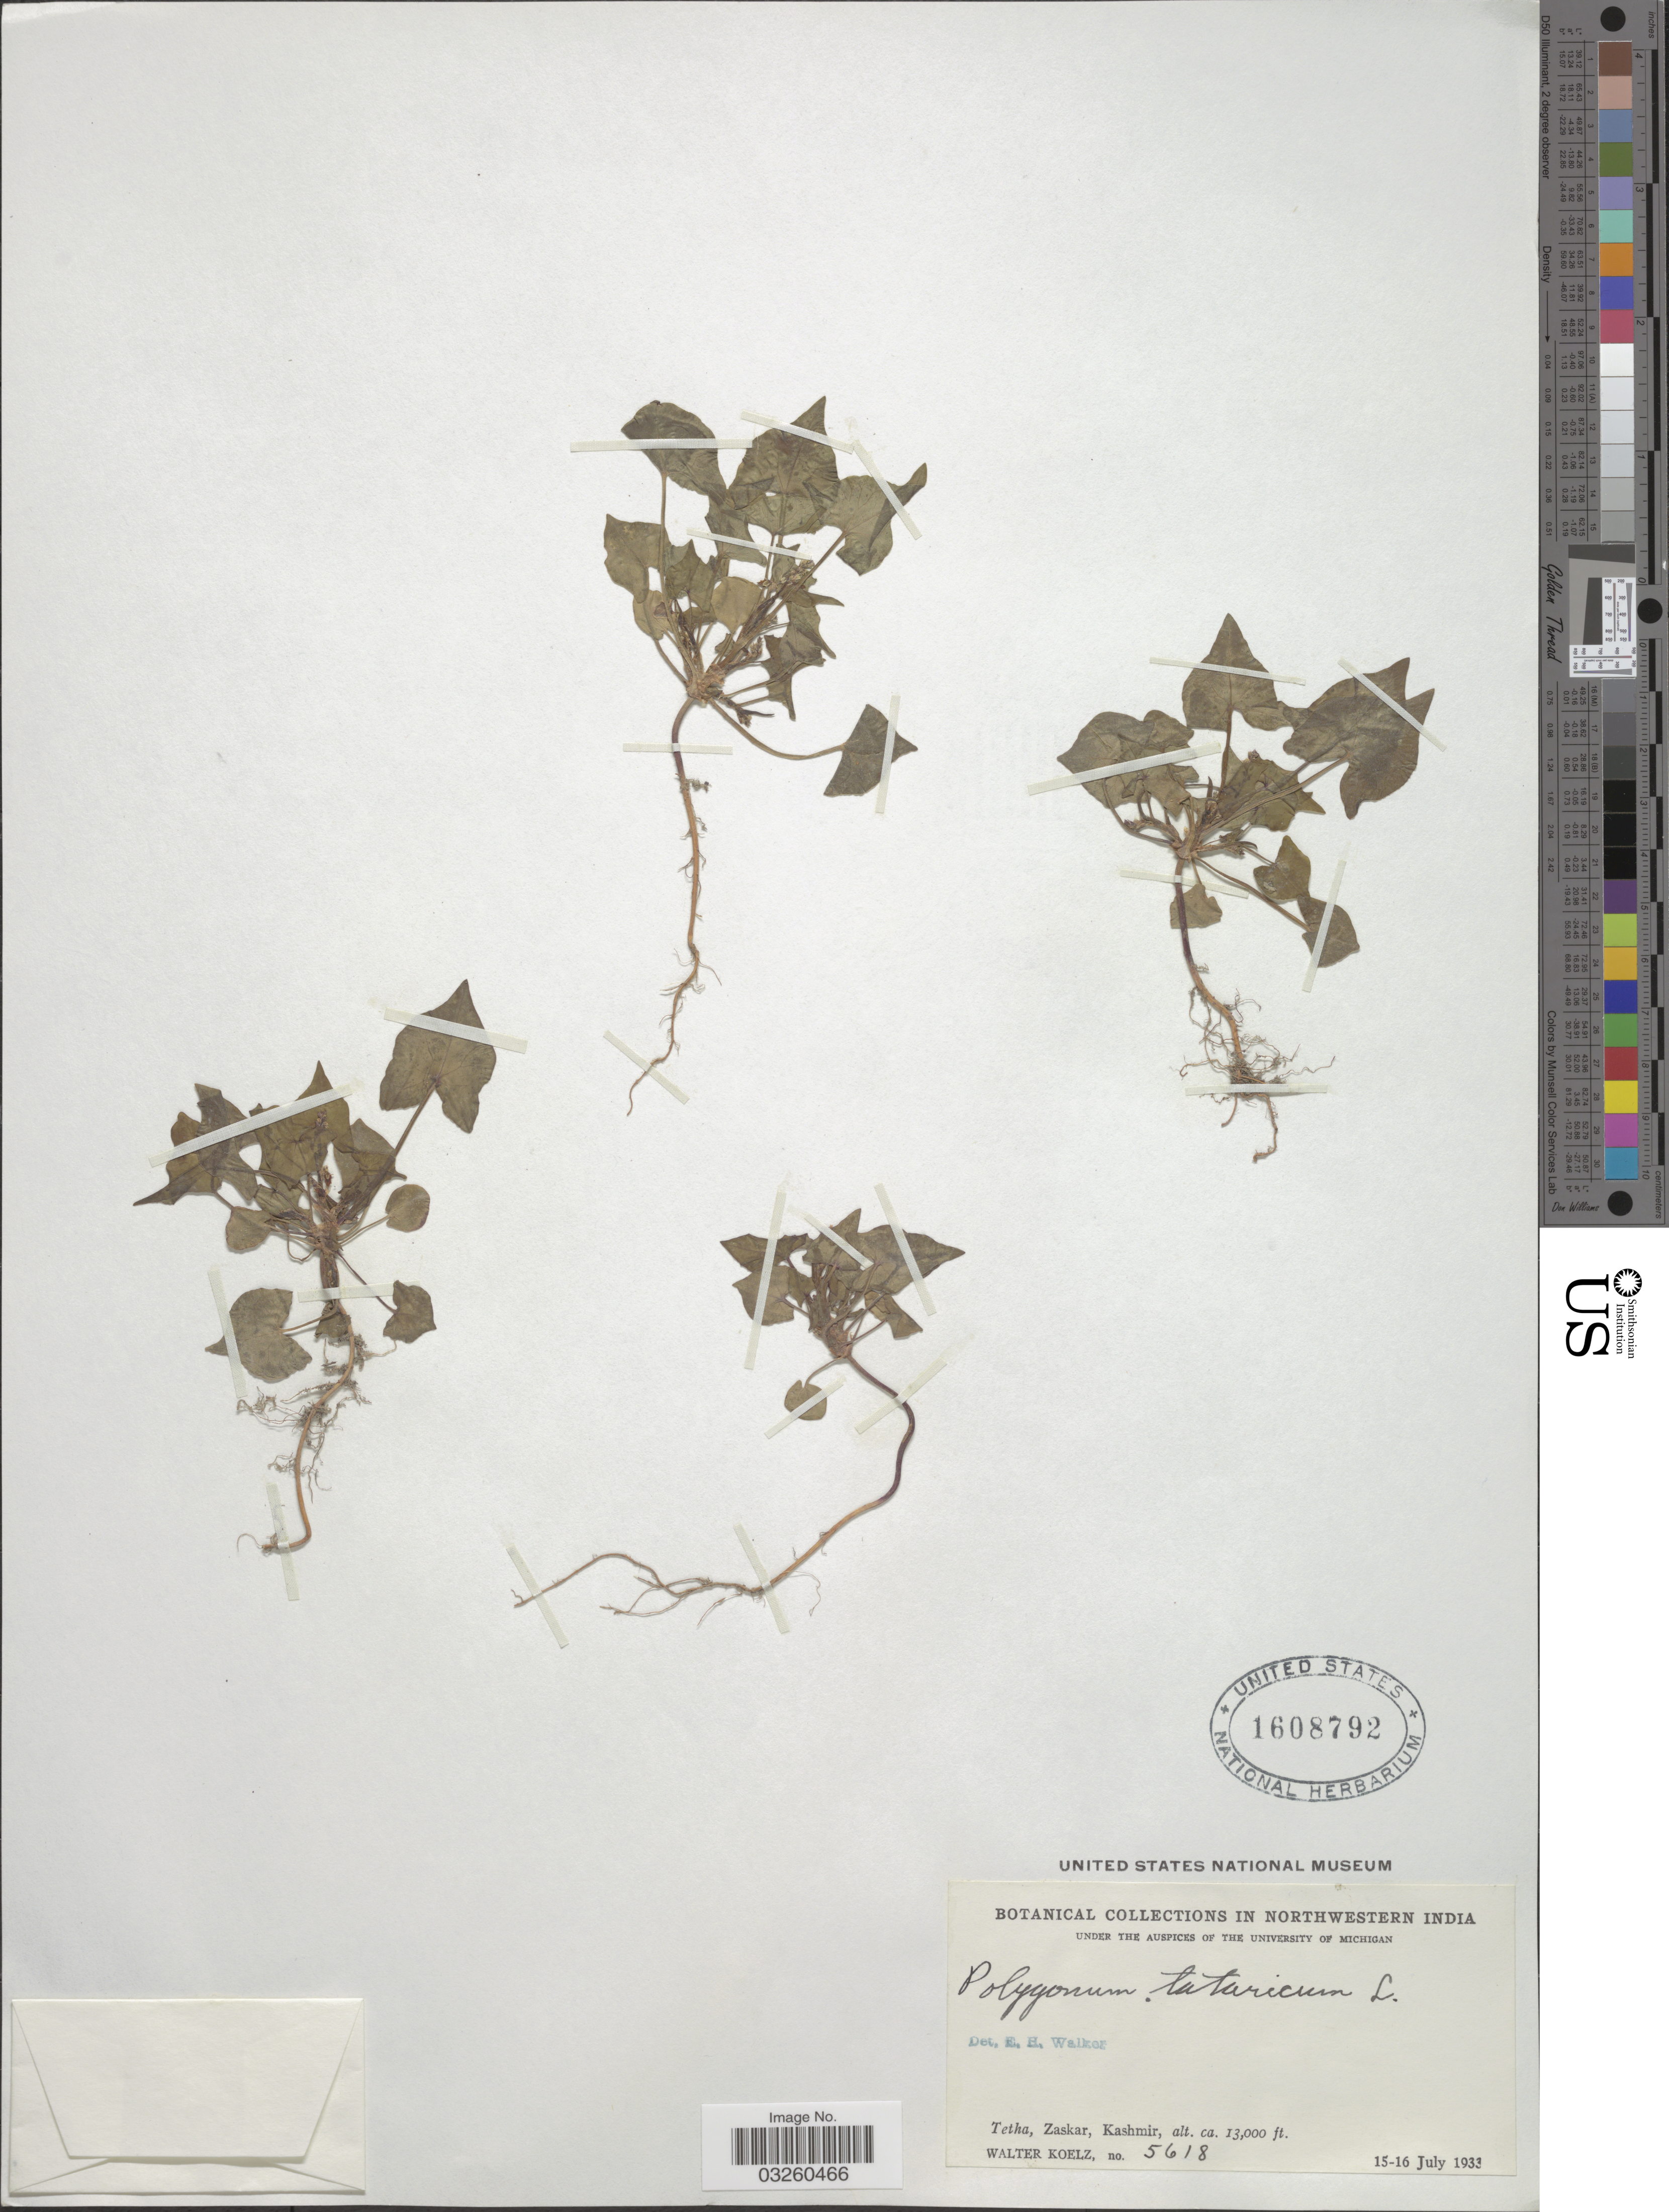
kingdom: Plantae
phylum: Tracheophyta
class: Magnoliopsida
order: Caryophyllales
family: Polygonaceae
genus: Fagopyrum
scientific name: Fagopyrum tataricum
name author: (L.) Gaertn.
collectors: W. N. Koelz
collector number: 5618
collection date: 1933-07-15/1933-07-16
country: India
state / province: Jammu and Kashmir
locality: Northwestern India. Tetha, Zaskar, Kashmir.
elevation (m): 3962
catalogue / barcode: US 1608792